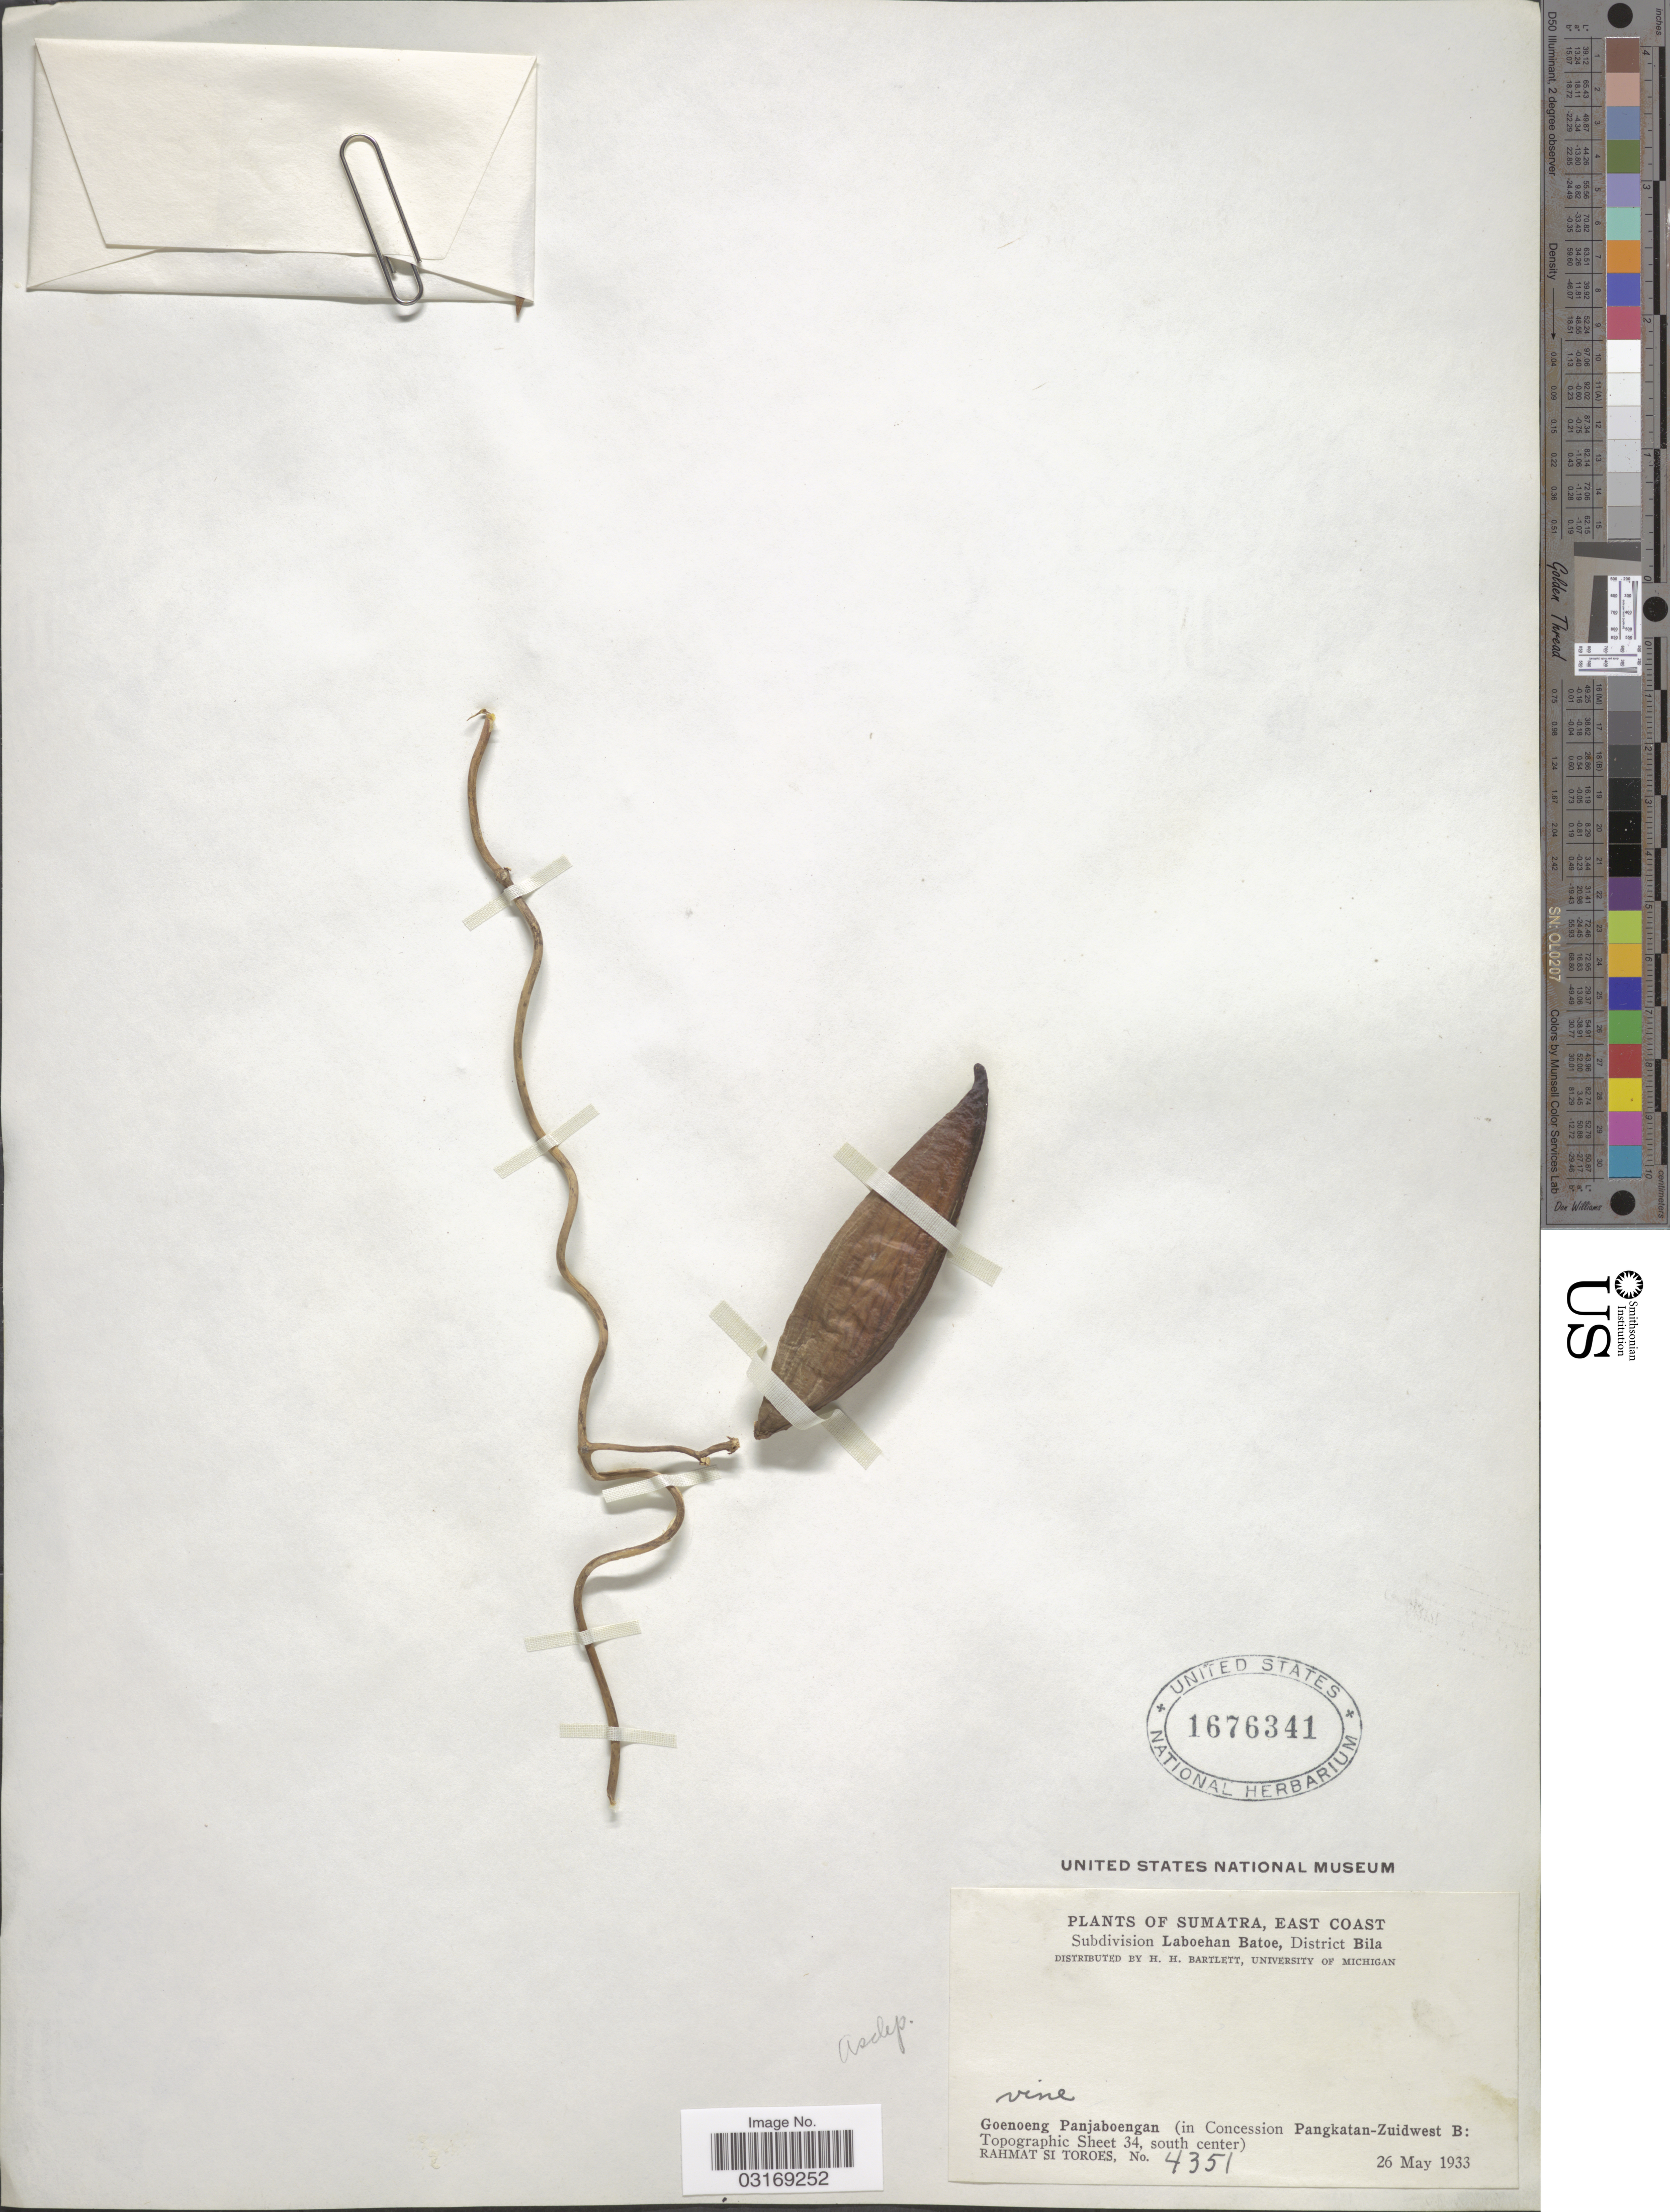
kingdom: Plantae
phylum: Tracheophyta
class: Magnoliopsida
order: Gentianales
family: Apocynaceae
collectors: Rahmat Si Boeea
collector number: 4351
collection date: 1933-05-26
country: Indonesia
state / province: Sumatra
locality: East Coast. Subdivision Laboehan Batoe, District Bila. Goenoeng Panjaboengan (in Concession Pangkatan-Zuidwest B: Topographic Sheet 34, south center).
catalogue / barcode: US 1676341